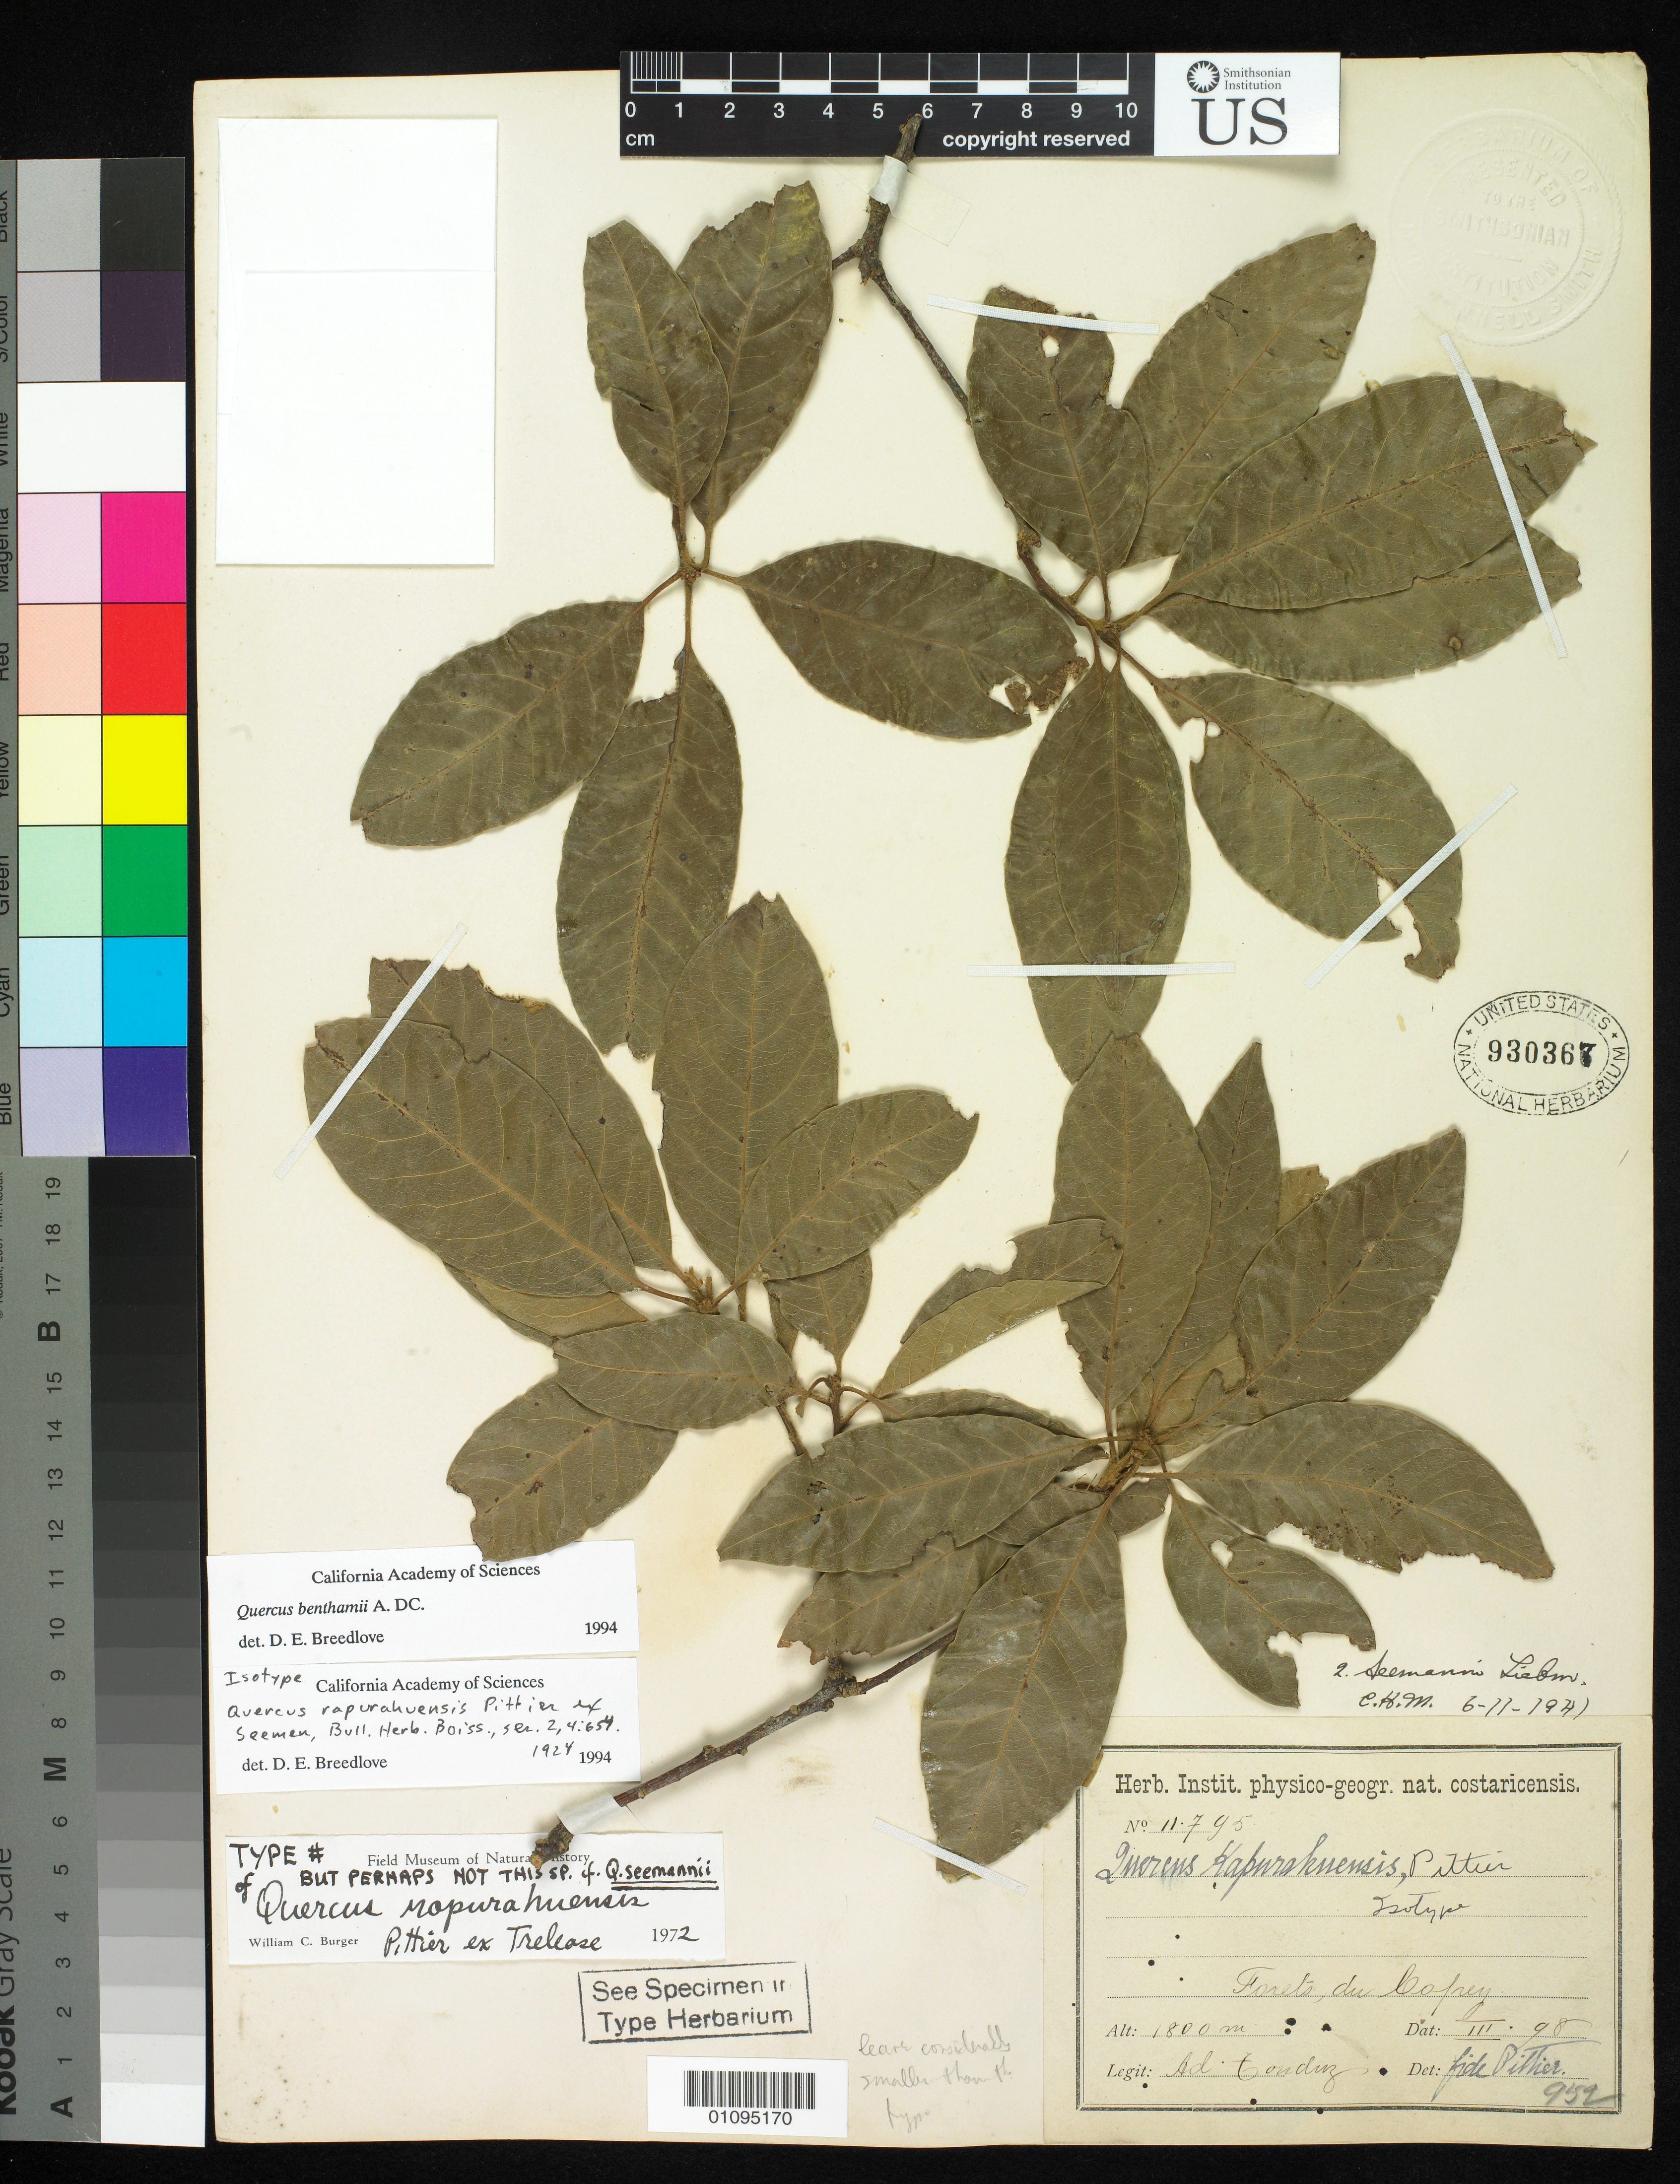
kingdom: Plantae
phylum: Tracheophyta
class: Magnoliopsida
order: Fagales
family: Fagaceae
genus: Quercus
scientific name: Quercus rapurahuensis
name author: Pittier ex Trel.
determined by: Burger, William C.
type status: Isotype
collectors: A. Tonduz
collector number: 11795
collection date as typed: Mar 1898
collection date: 1898-03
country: Costa Rica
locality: Copey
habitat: Forests.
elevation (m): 1800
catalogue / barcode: US 930367